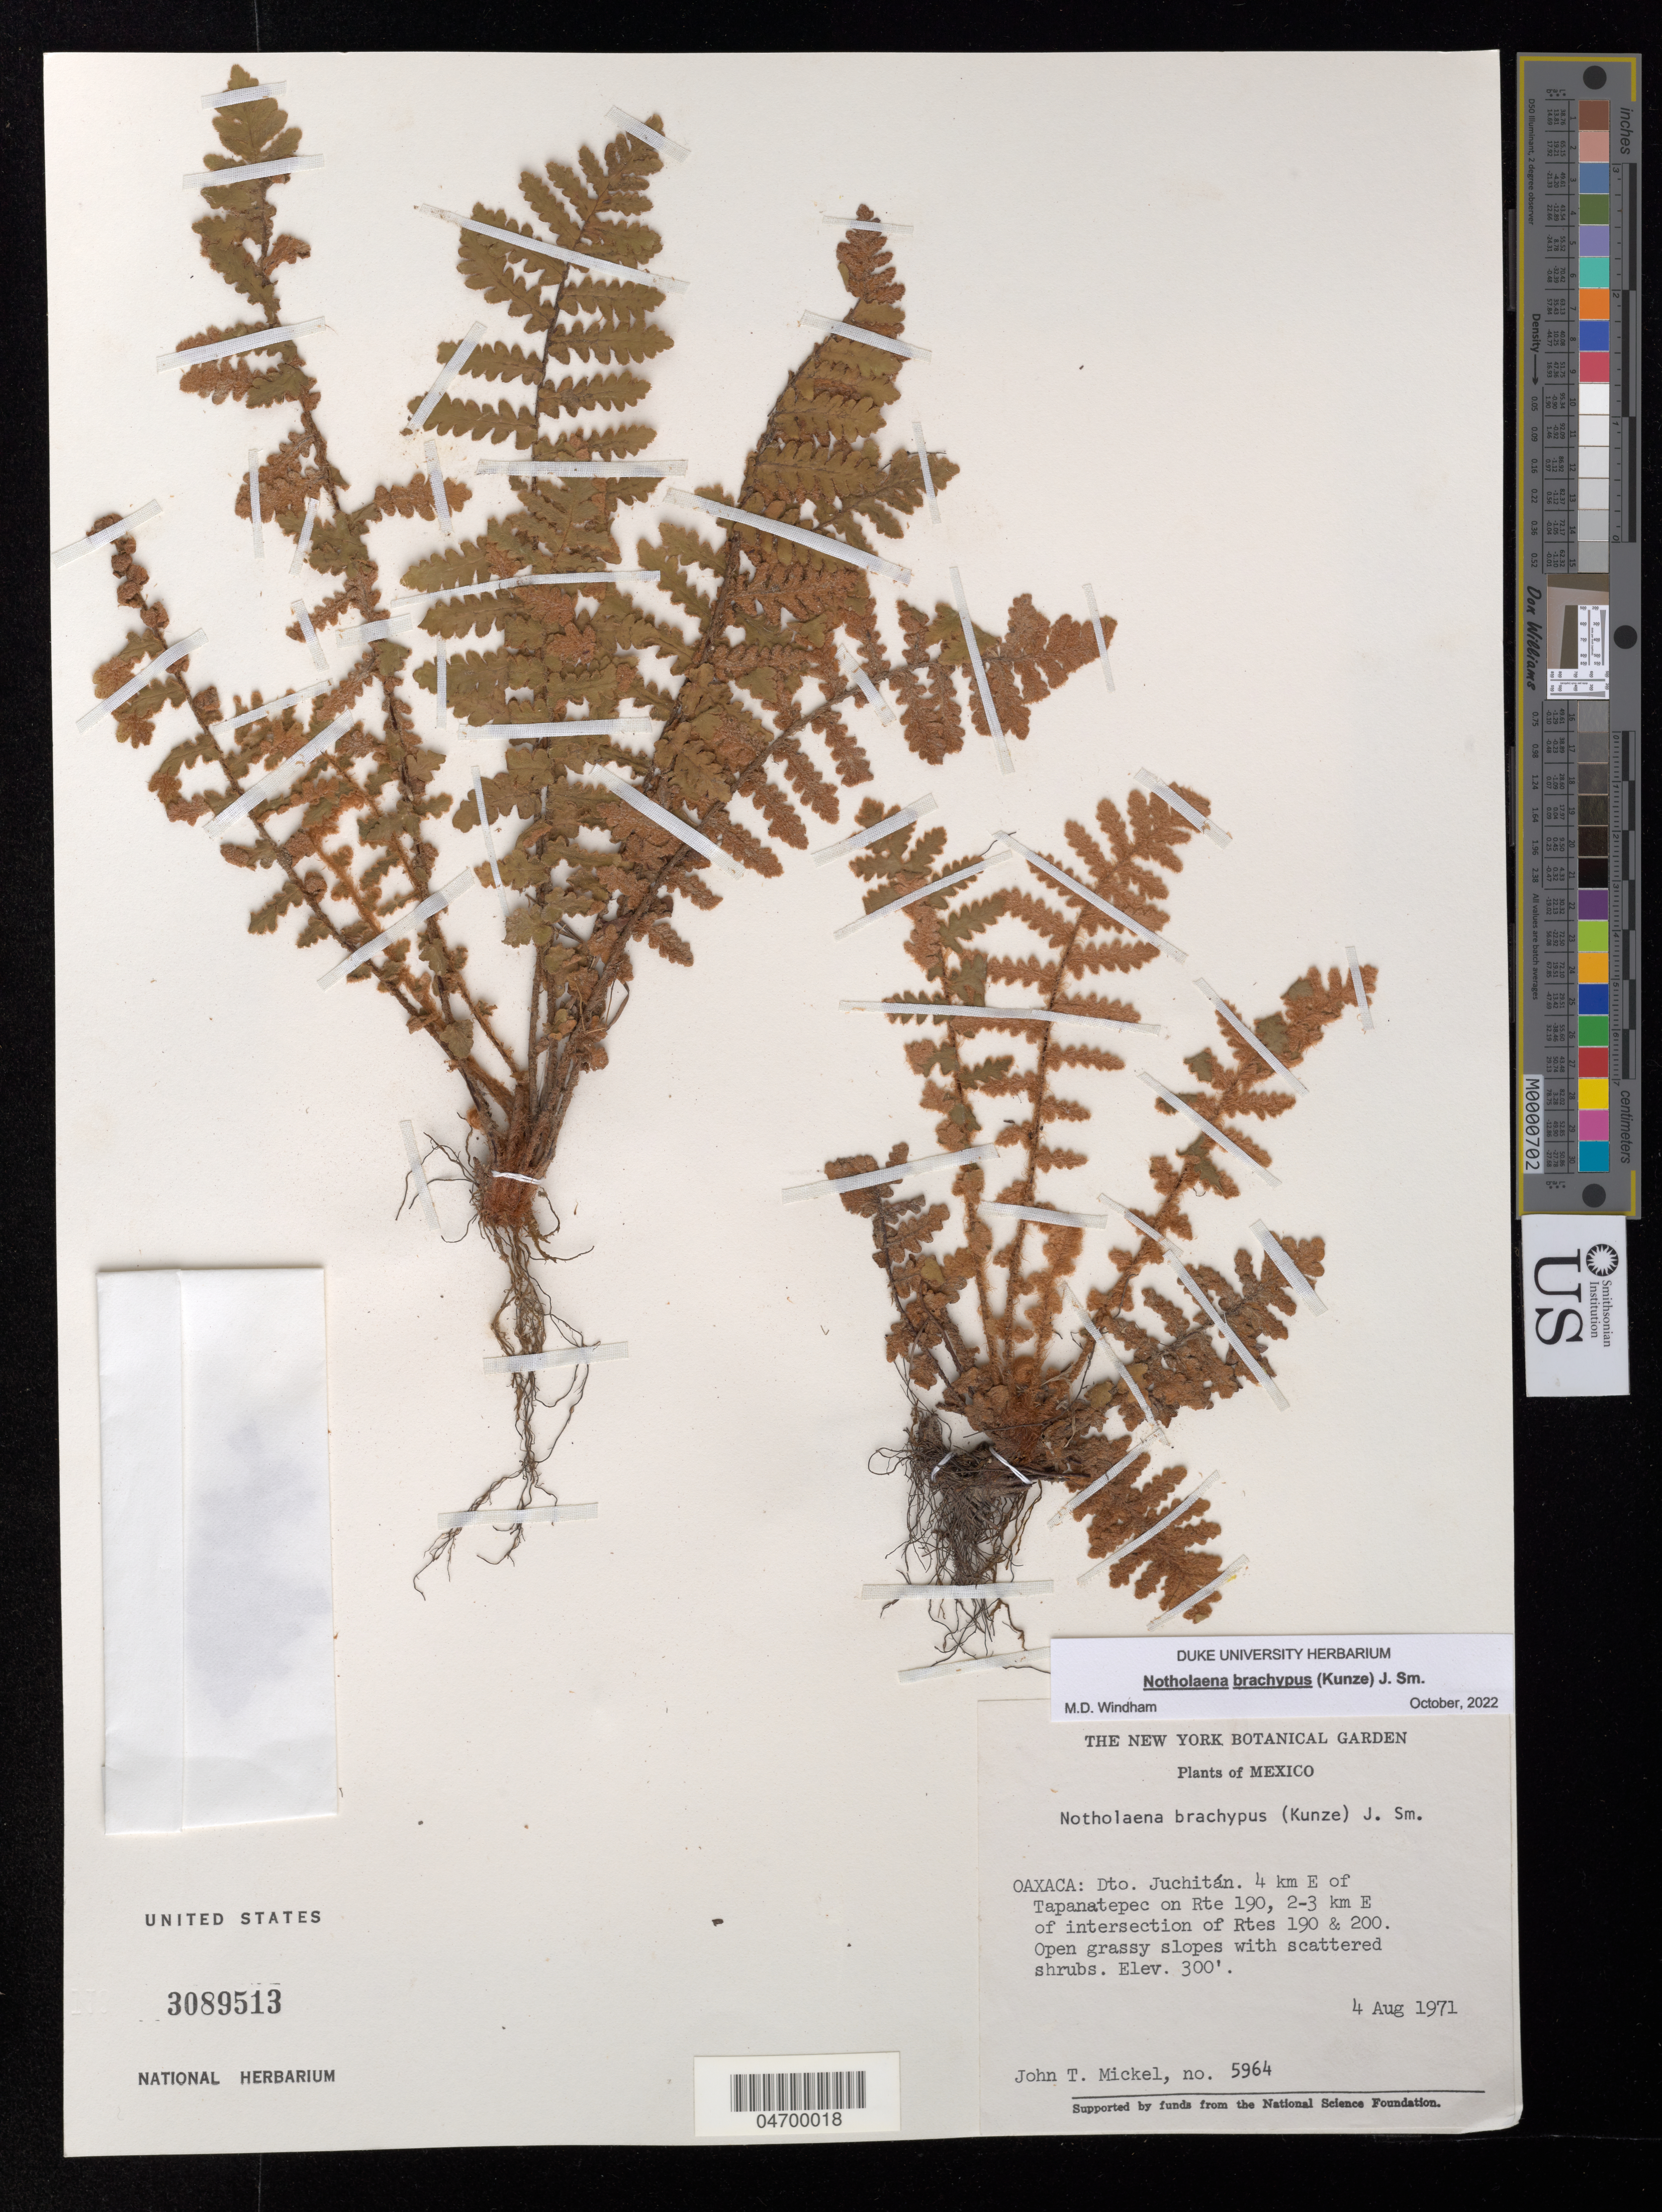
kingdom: Plantae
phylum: Tracheophyta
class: Polypodiopsida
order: Polypodiales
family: Pteridaceae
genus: Notholaena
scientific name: Notholaena brachypus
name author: (Kunze) J. Sm.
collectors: J. T. Mickel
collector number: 5964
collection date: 1971-08-04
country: Mexico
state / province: Oaxaca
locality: Dto. Juchitán. 4 km E of Tapanatepec on Rte 190, 2-3 km E of intersection of Rtes 190 & 200.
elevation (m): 91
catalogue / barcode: US 3089513